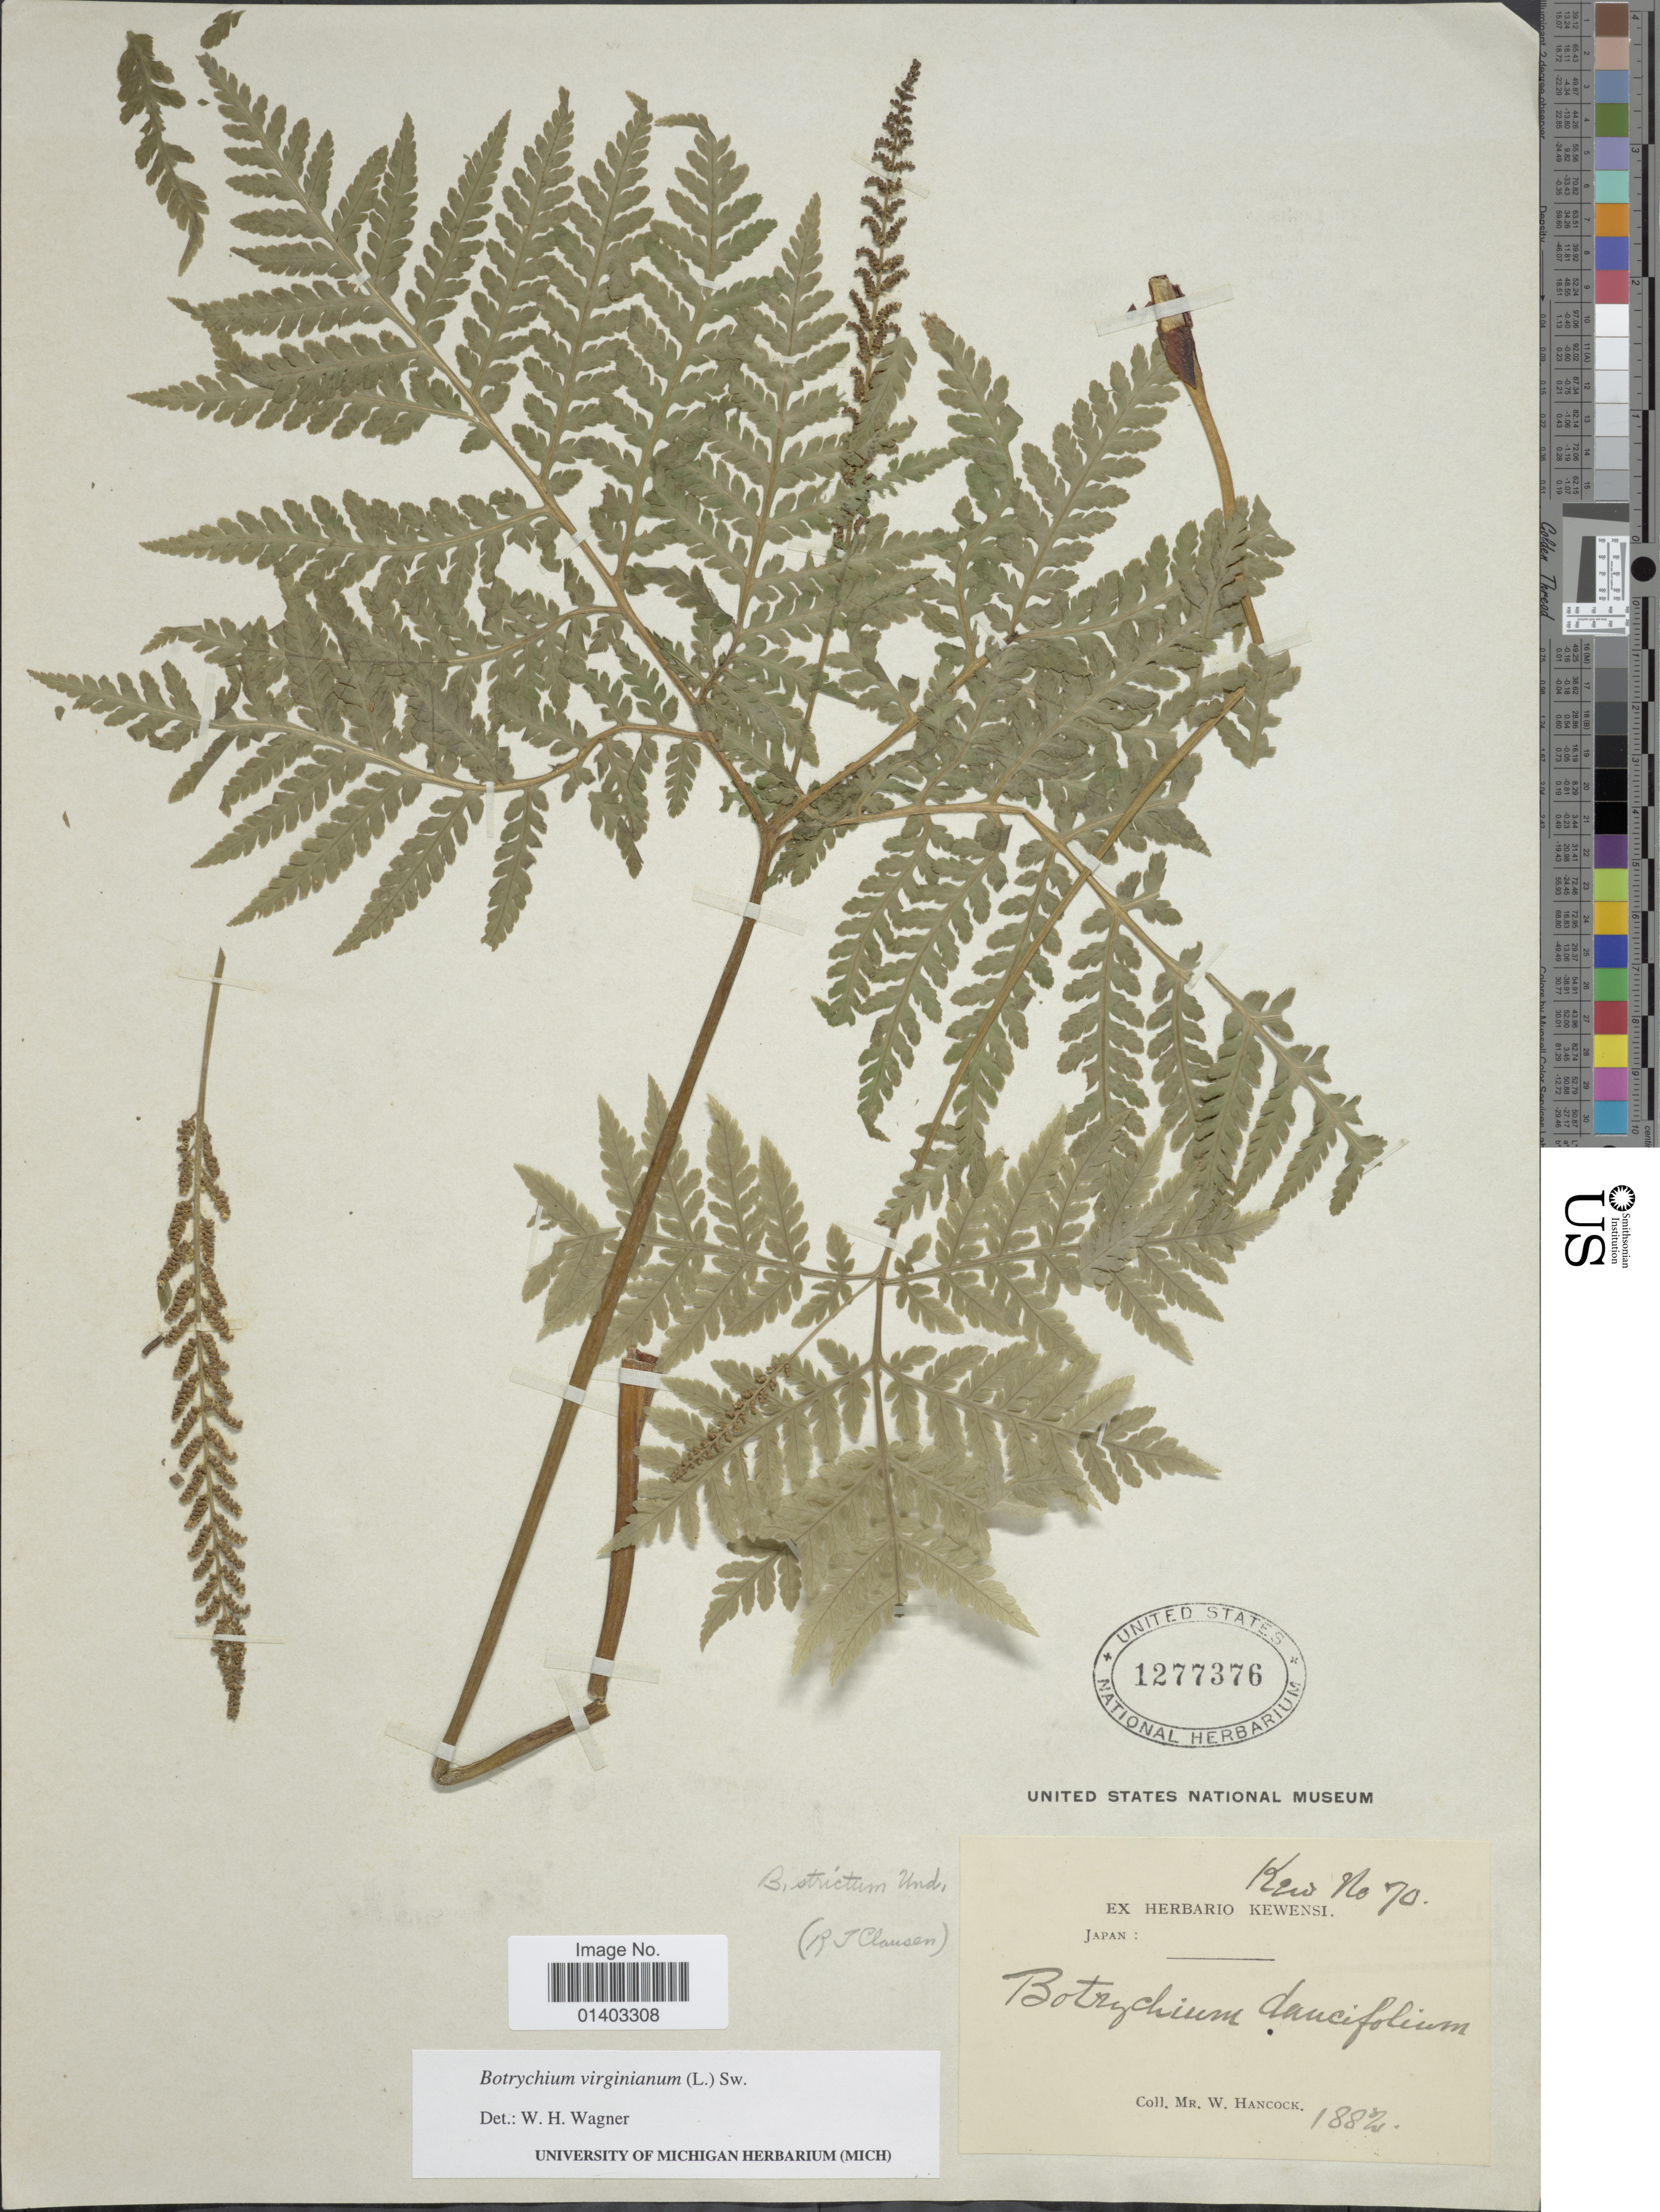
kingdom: Plantae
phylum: Tracheophyta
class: Polypodiopsida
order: Ophioglossales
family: Ophioglossaceae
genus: Botrychium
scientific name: Botrychium virginianum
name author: (L.) Sw.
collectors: W. Hancock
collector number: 70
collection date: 1882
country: Japan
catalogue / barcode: US 12277376